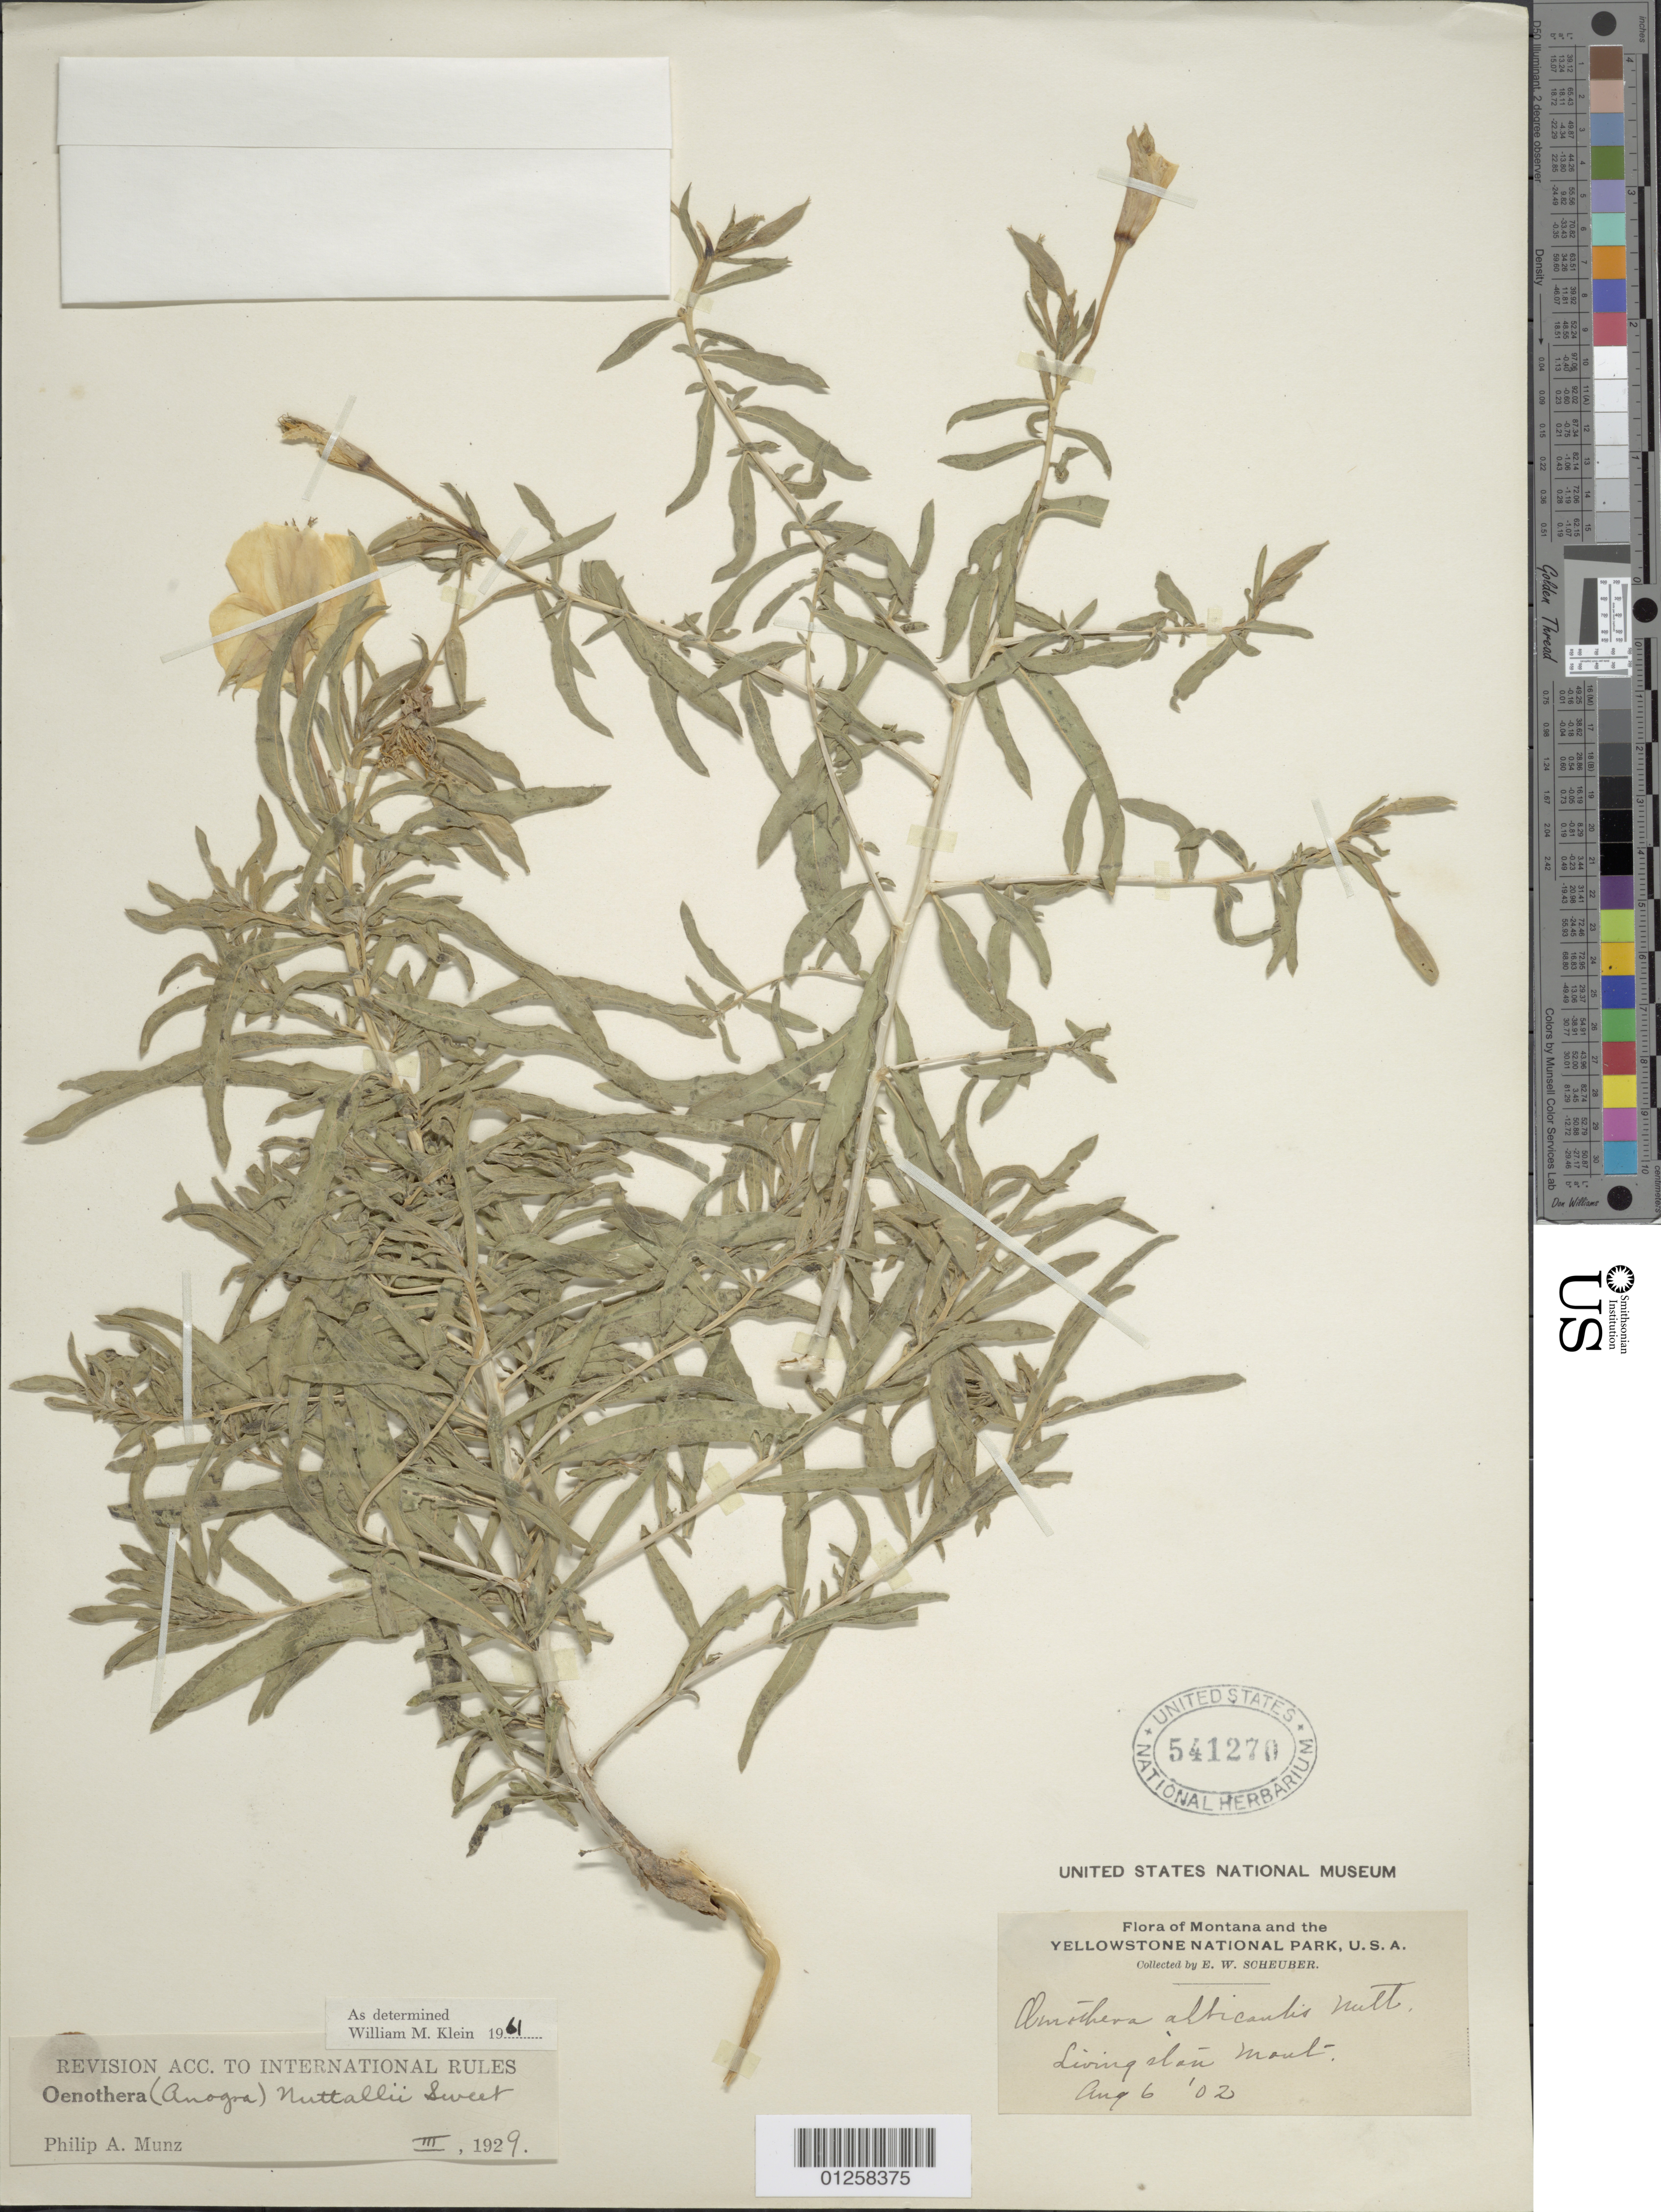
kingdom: Plantae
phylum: Tracheophyta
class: Magnoliopsida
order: Myrtales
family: Onagraceae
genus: Oenothera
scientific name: Oenothera nuttallii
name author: Sweet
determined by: Klein, W. M.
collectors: -. Scheuber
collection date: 1902-08-06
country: United States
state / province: Montana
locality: Livingston Mt.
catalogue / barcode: US 541270